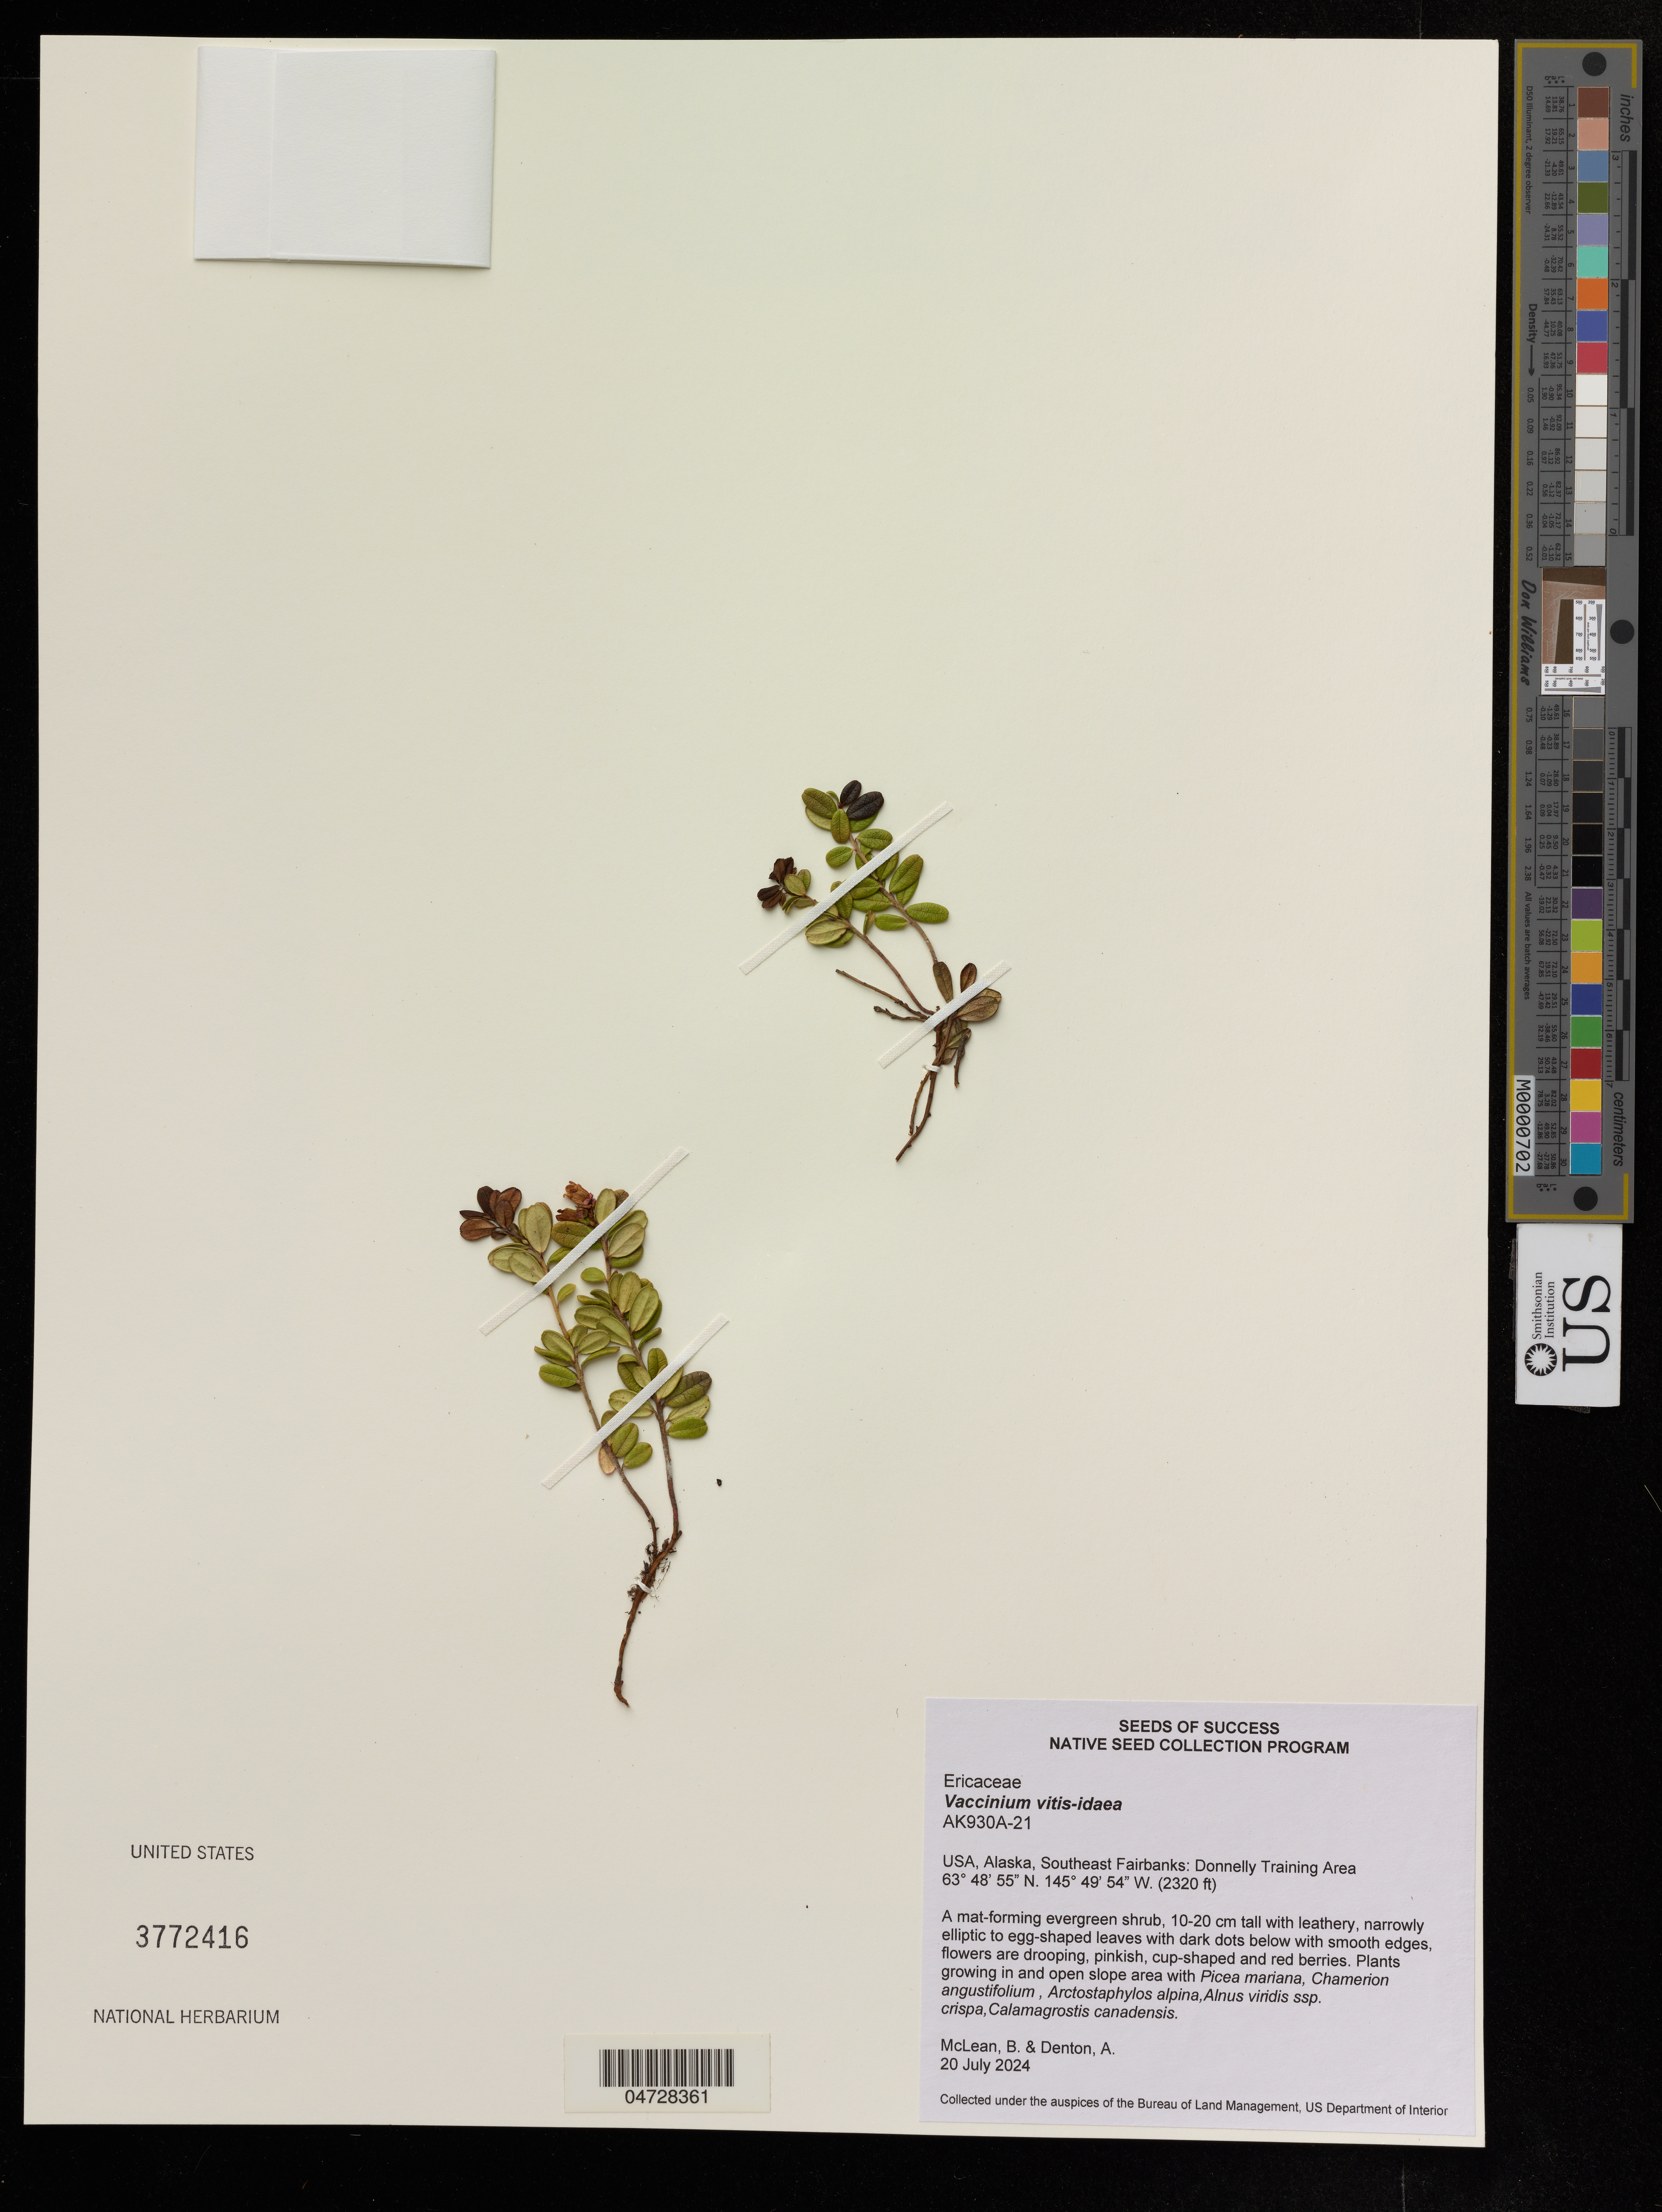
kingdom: Plantae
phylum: Tracheophyta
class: Magnoliopsida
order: Ericales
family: Ericaceae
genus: Vaccinium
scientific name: Vaccinium vitis-idaea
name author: L.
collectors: B. McLean & A. Denton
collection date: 2024-07-20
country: United States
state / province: Alaska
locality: Southeast Fairbanks: Donnelly Training Area.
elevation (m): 707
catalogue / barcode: US 3772416